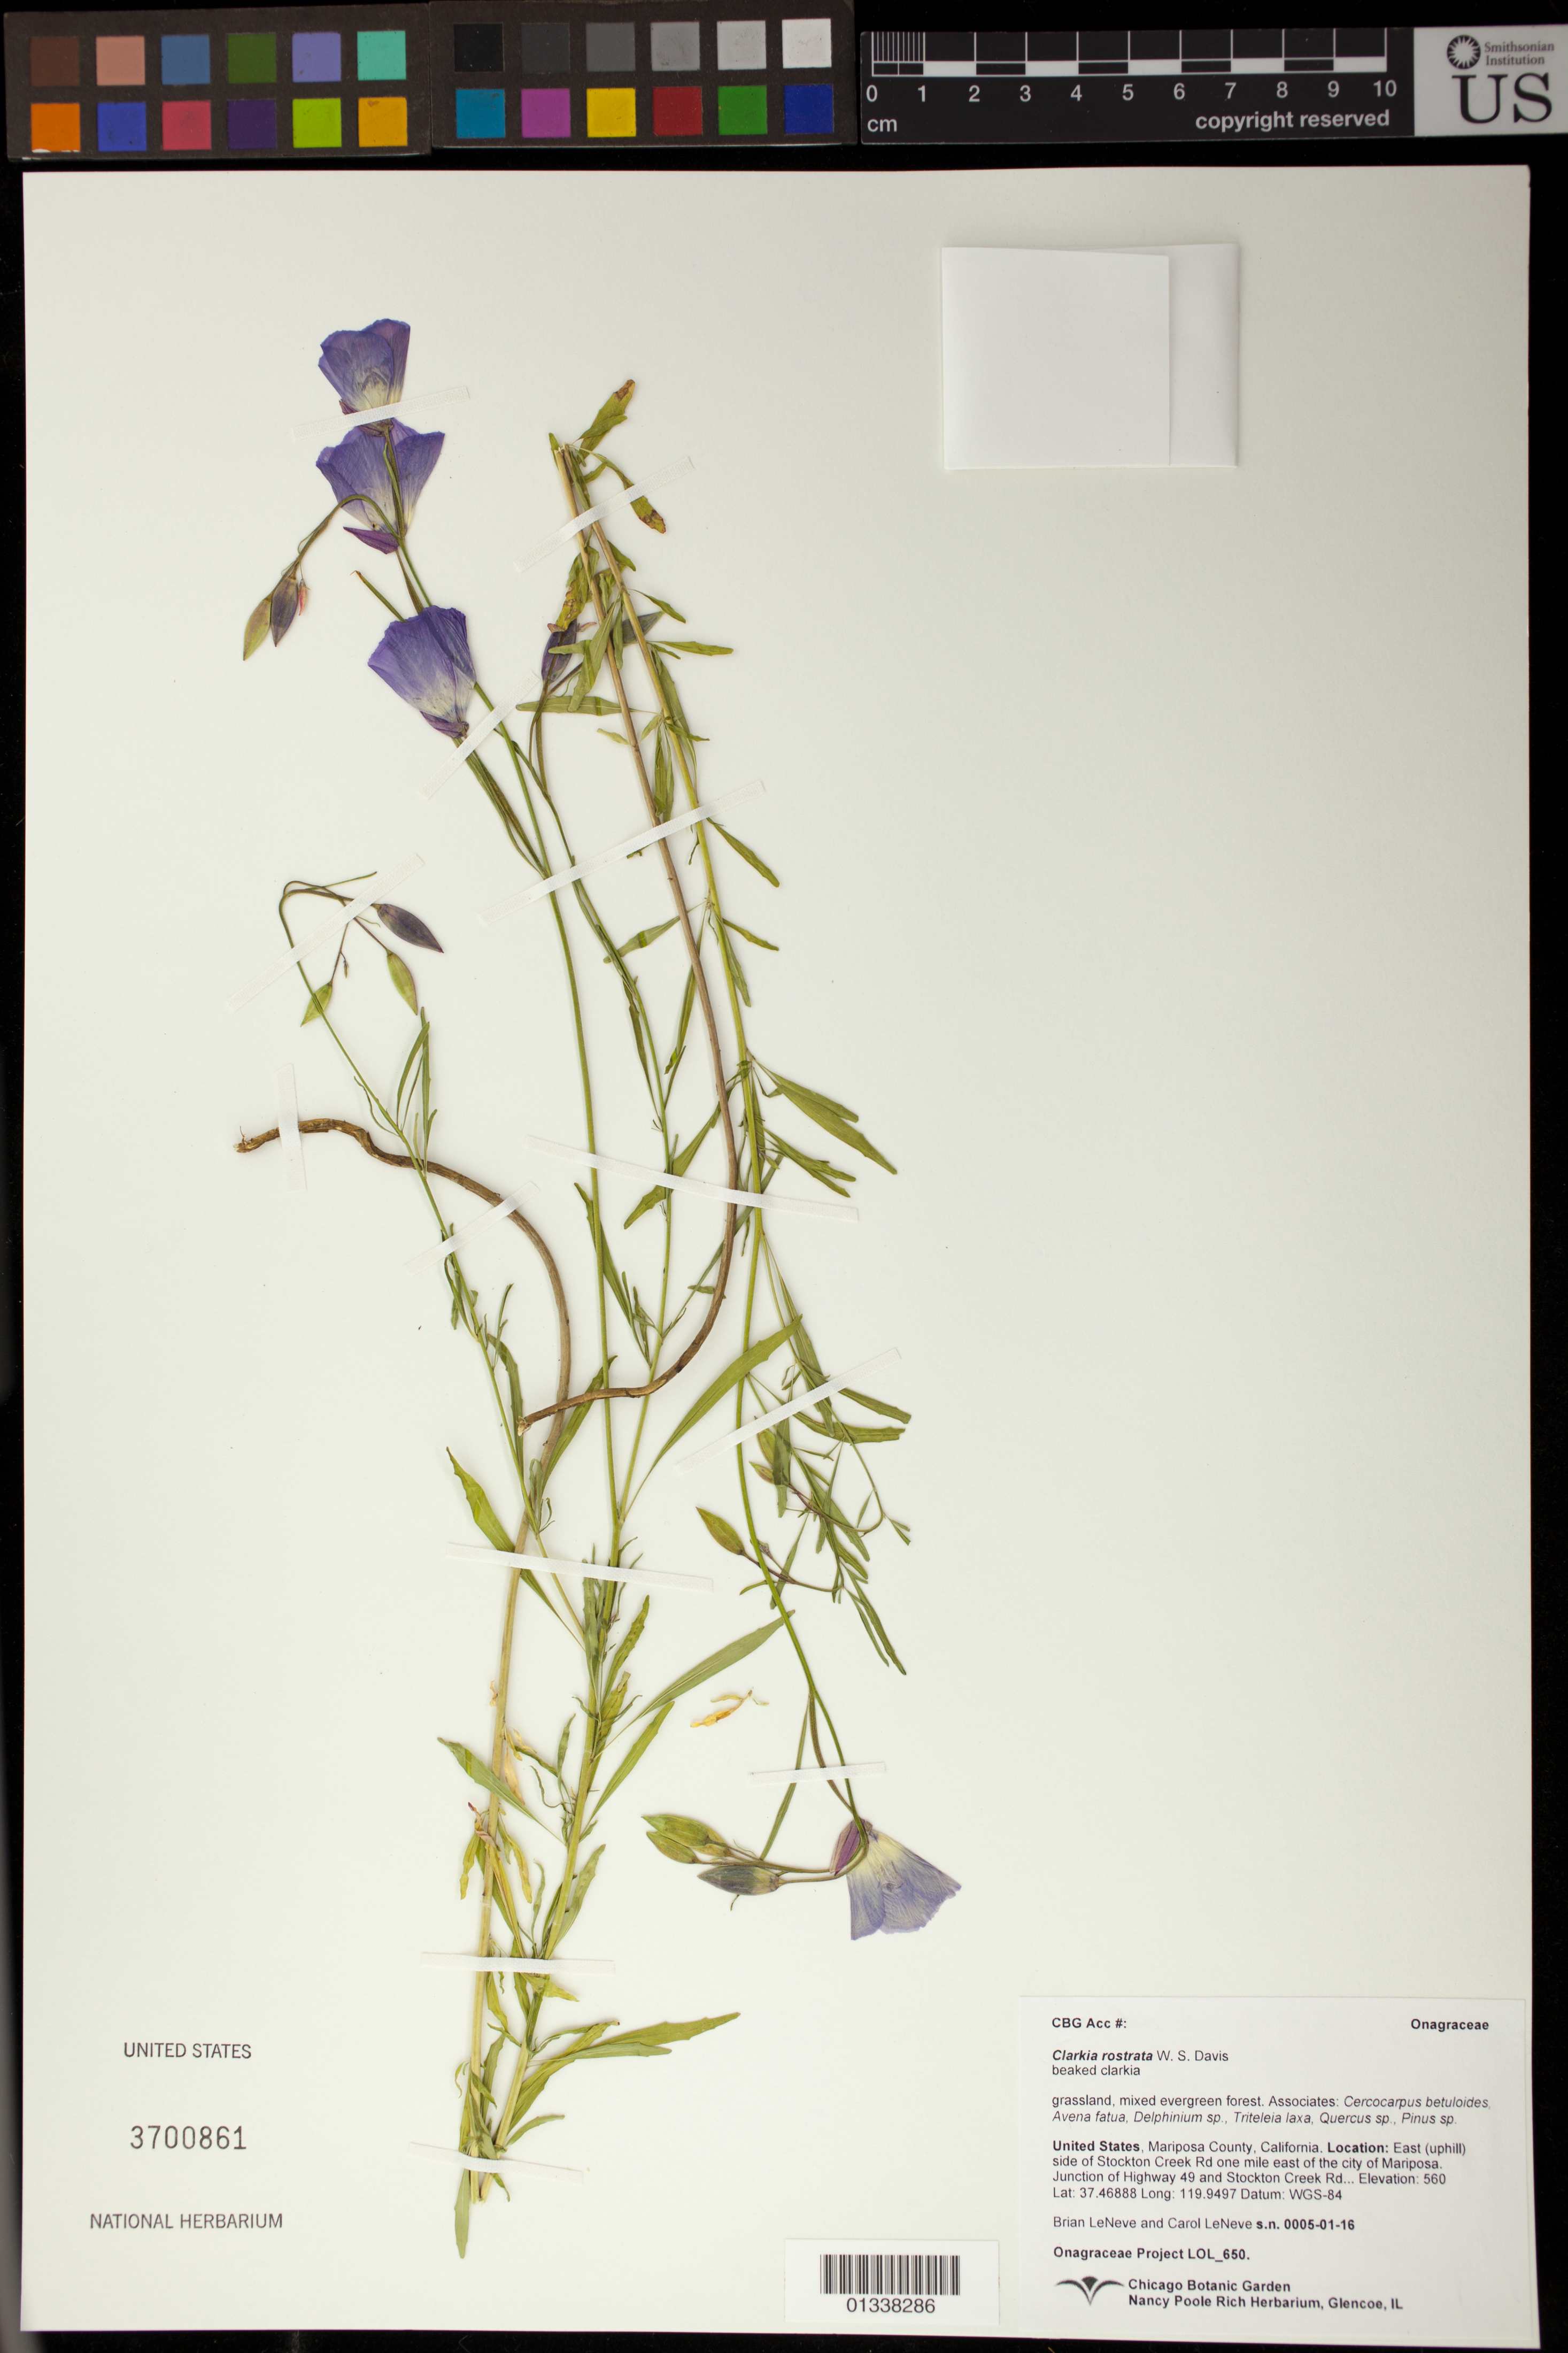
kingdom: Plantae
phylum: Tracheophyta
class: Magnoliopsida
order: Myrtales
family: Onagraceae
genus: Clarkia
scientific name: Clarkia rostrata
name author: W.S. Davis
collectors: B. LeNeve & C. LeNeve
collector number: LOL 650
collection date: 2016-05-01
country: United States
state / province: California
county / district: Mariposa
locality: East (uphill) side of Stockton Creek Rd one mile east of the city of Mariposa. Junction of Highway 49 and Stockton Creek Rd.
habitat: grassland, mixed evergreen forest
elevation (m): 560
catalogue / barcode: US 3700861